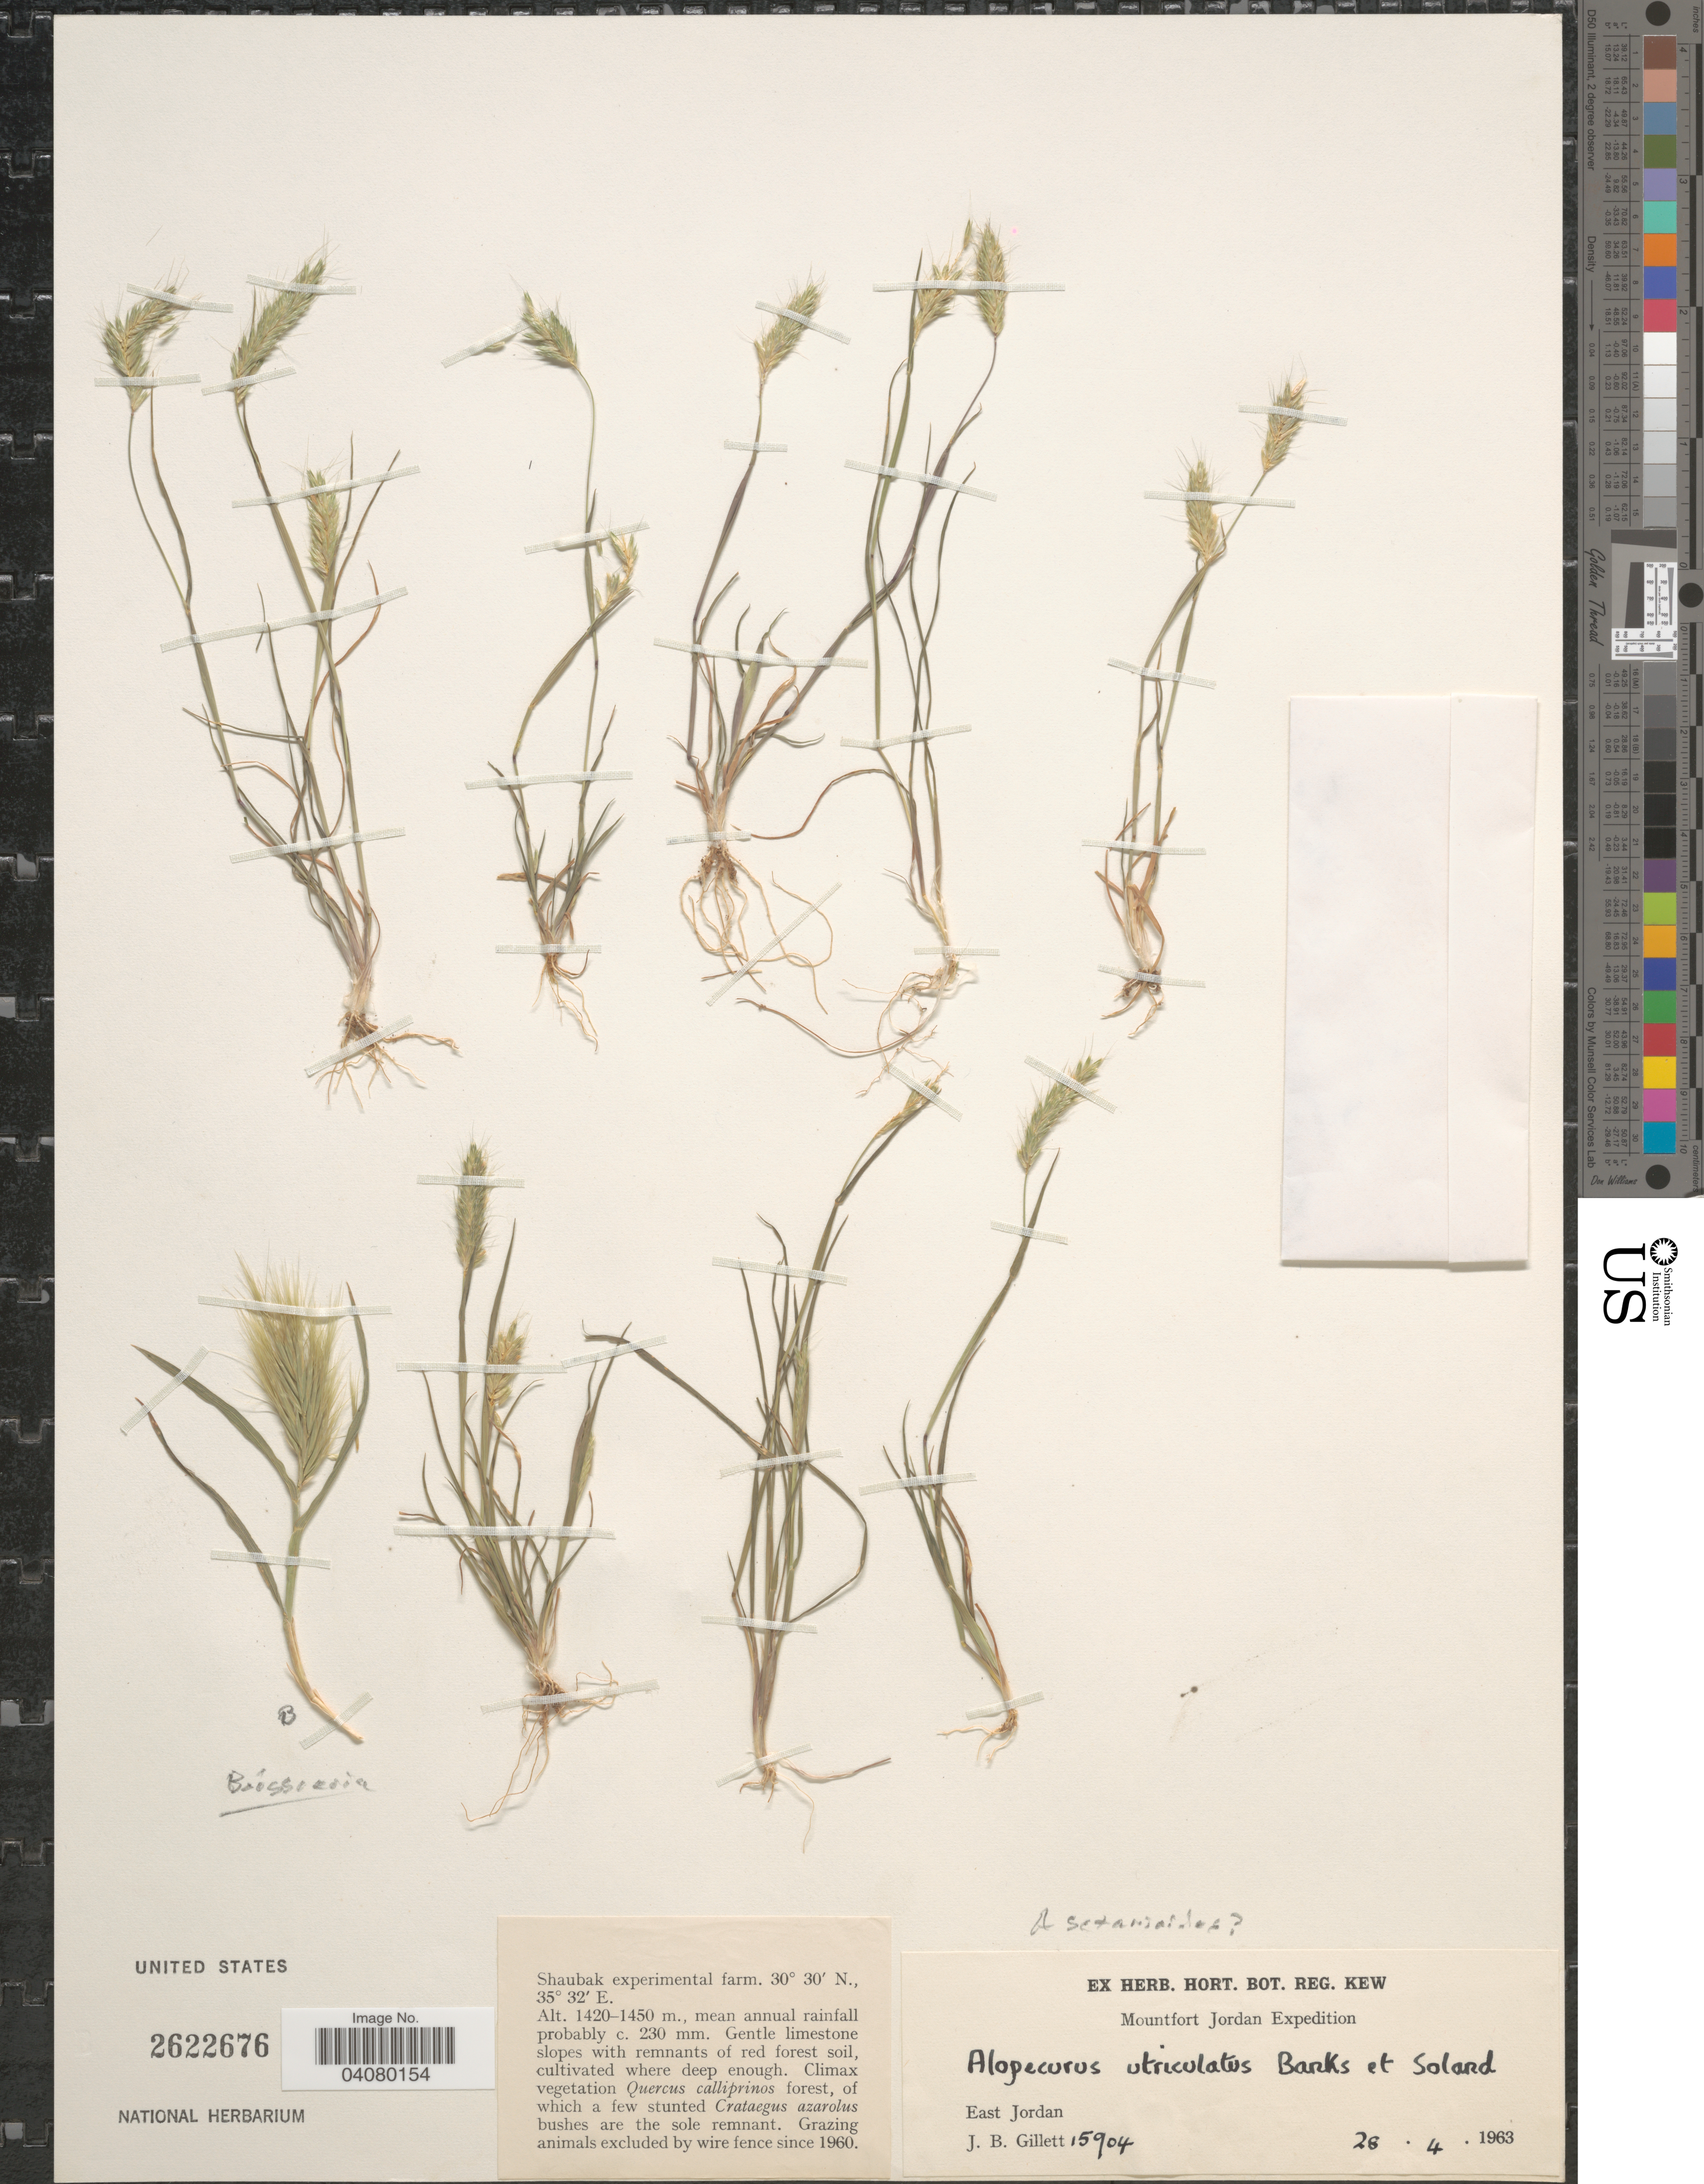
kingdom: Plantae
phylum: Tracheophyta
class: Liliopsida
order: Poales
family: Poaceae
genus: Alopecurus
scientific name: Alopecurus utriculatus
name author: Banks & Sol.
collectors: J. B. Gillett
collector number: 15904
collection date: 1963-04-28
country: Jordan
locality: Mountfort Jordan Expedition. East Jordan.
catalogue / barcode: US 2622676